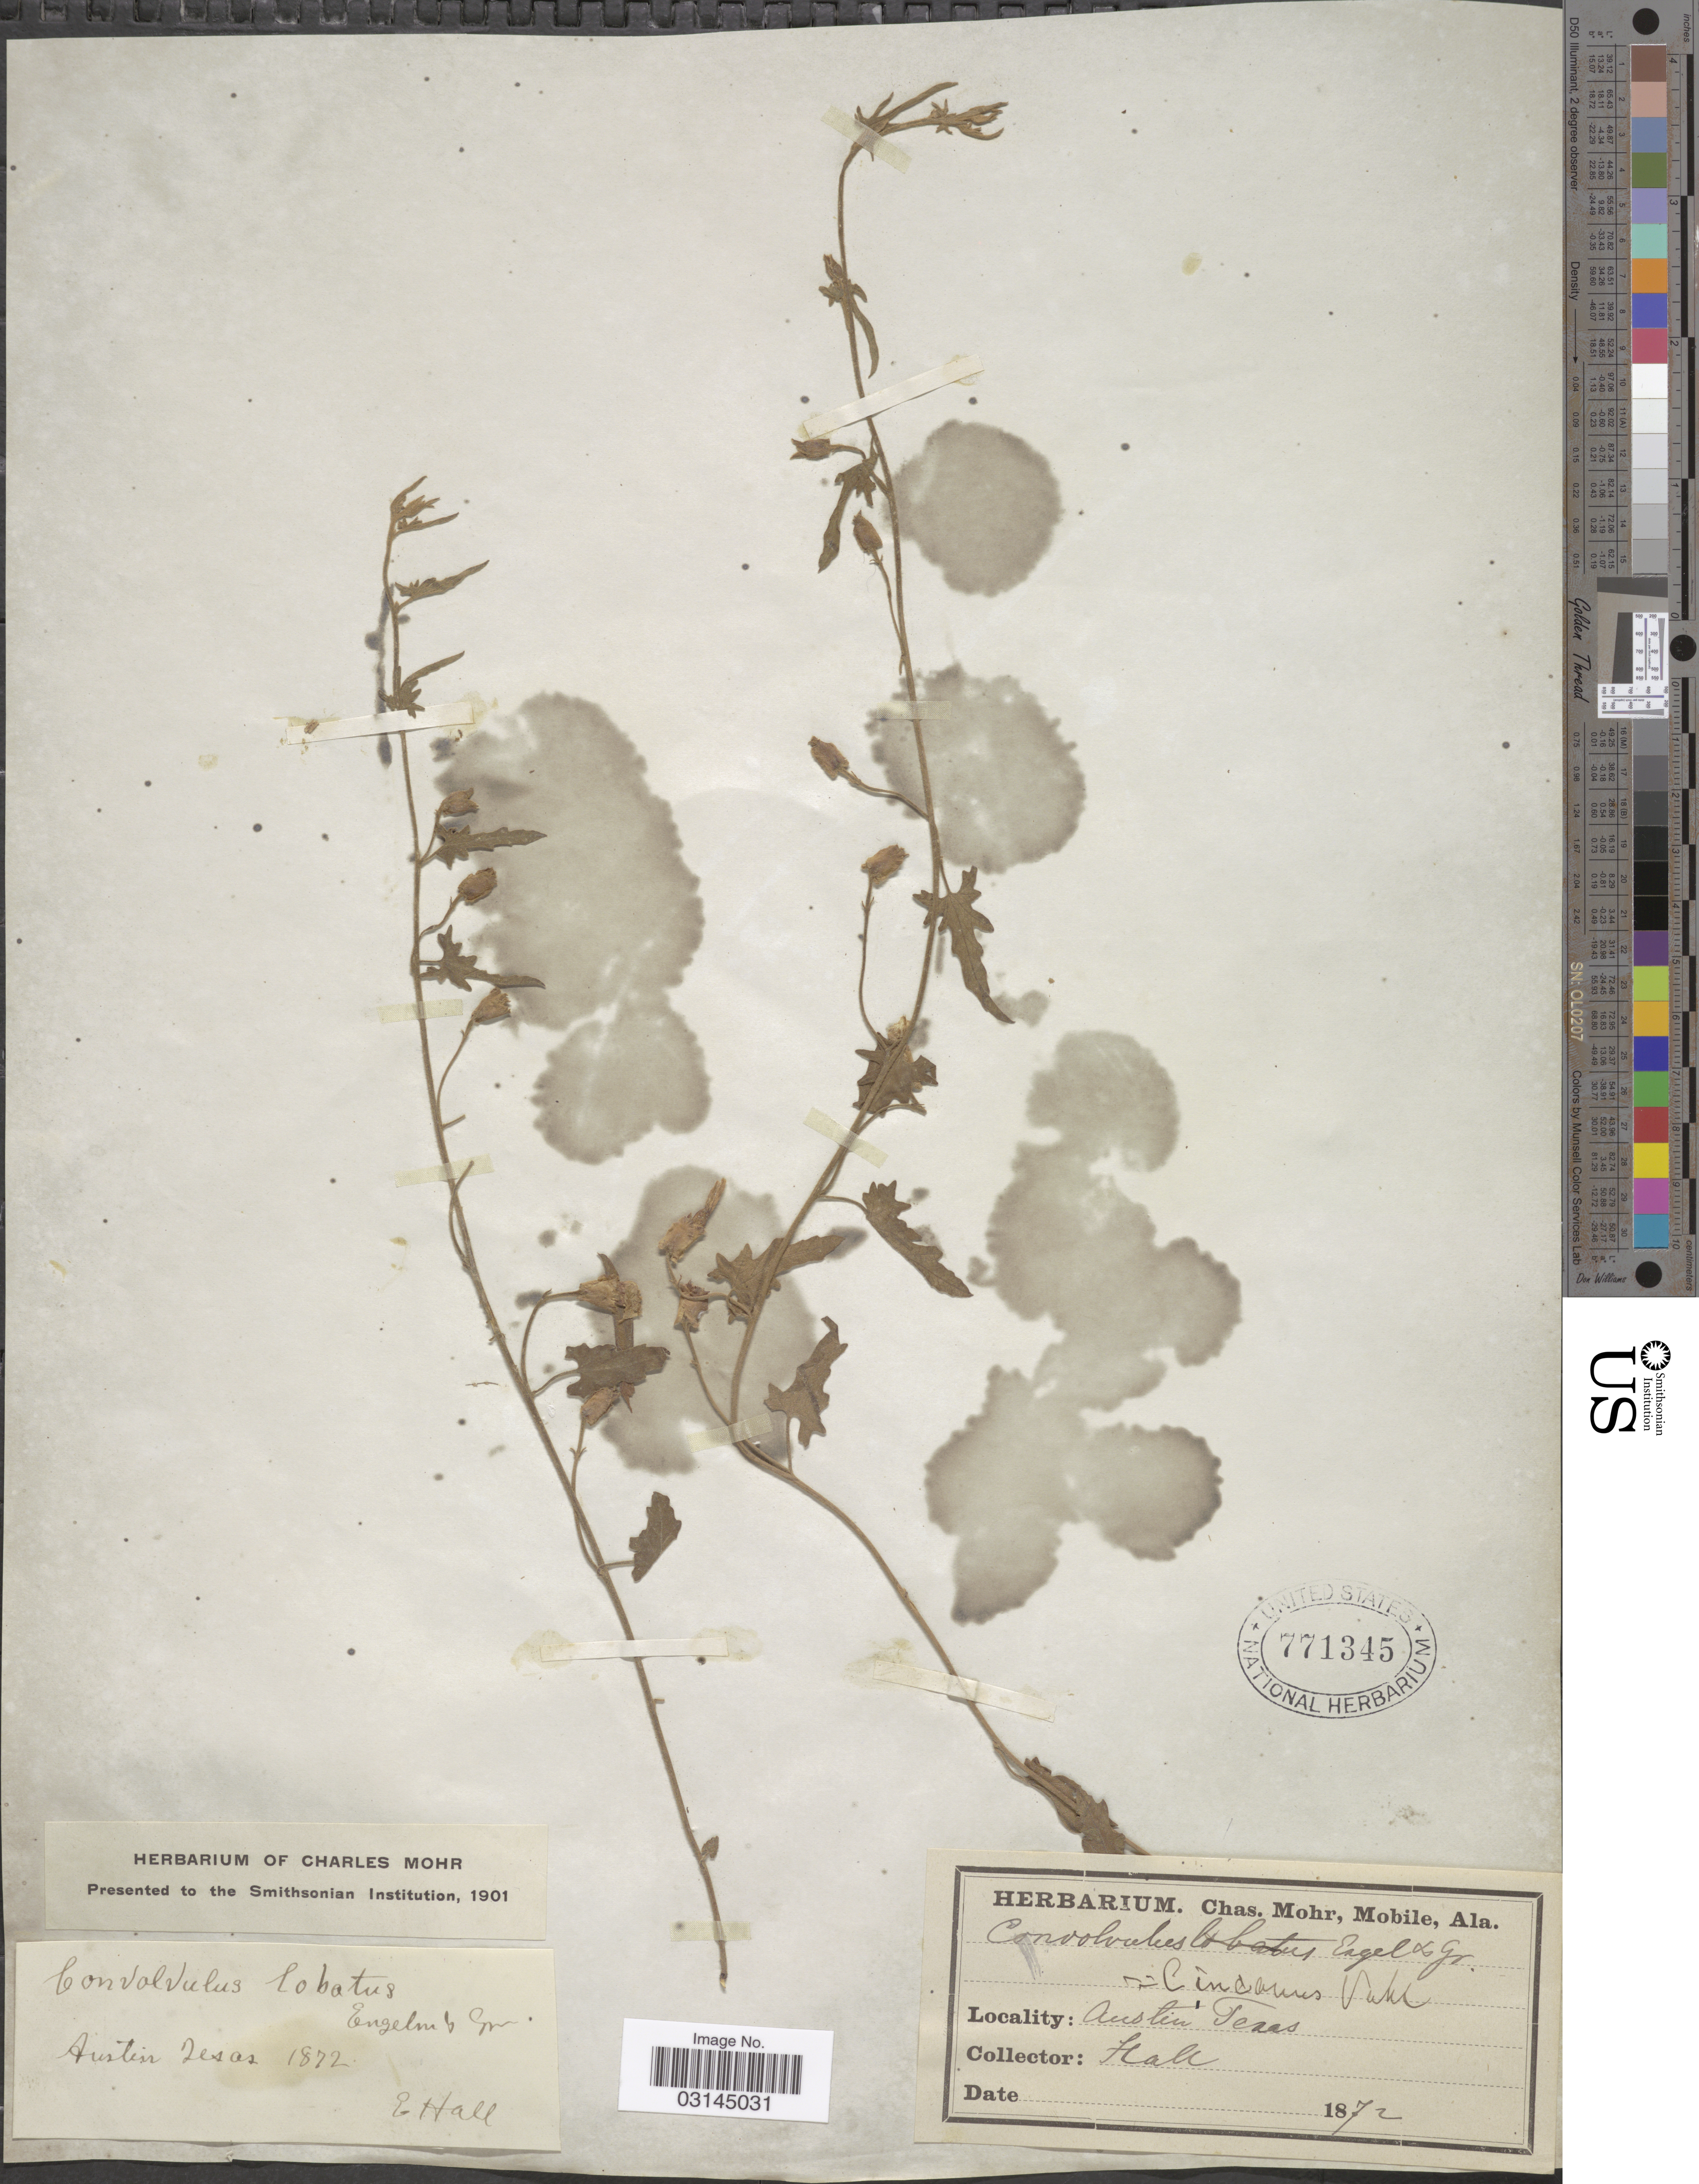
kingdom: Plantae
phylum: Tracheophyta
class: Magnoliopsida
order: Solanales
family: Convolvulaceae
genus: Convolvulus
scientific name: Convolvulus incanus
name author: Vahl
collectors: E. Hall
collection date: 1872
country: United States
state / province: Texas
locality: Austin.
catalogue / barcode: US 771345